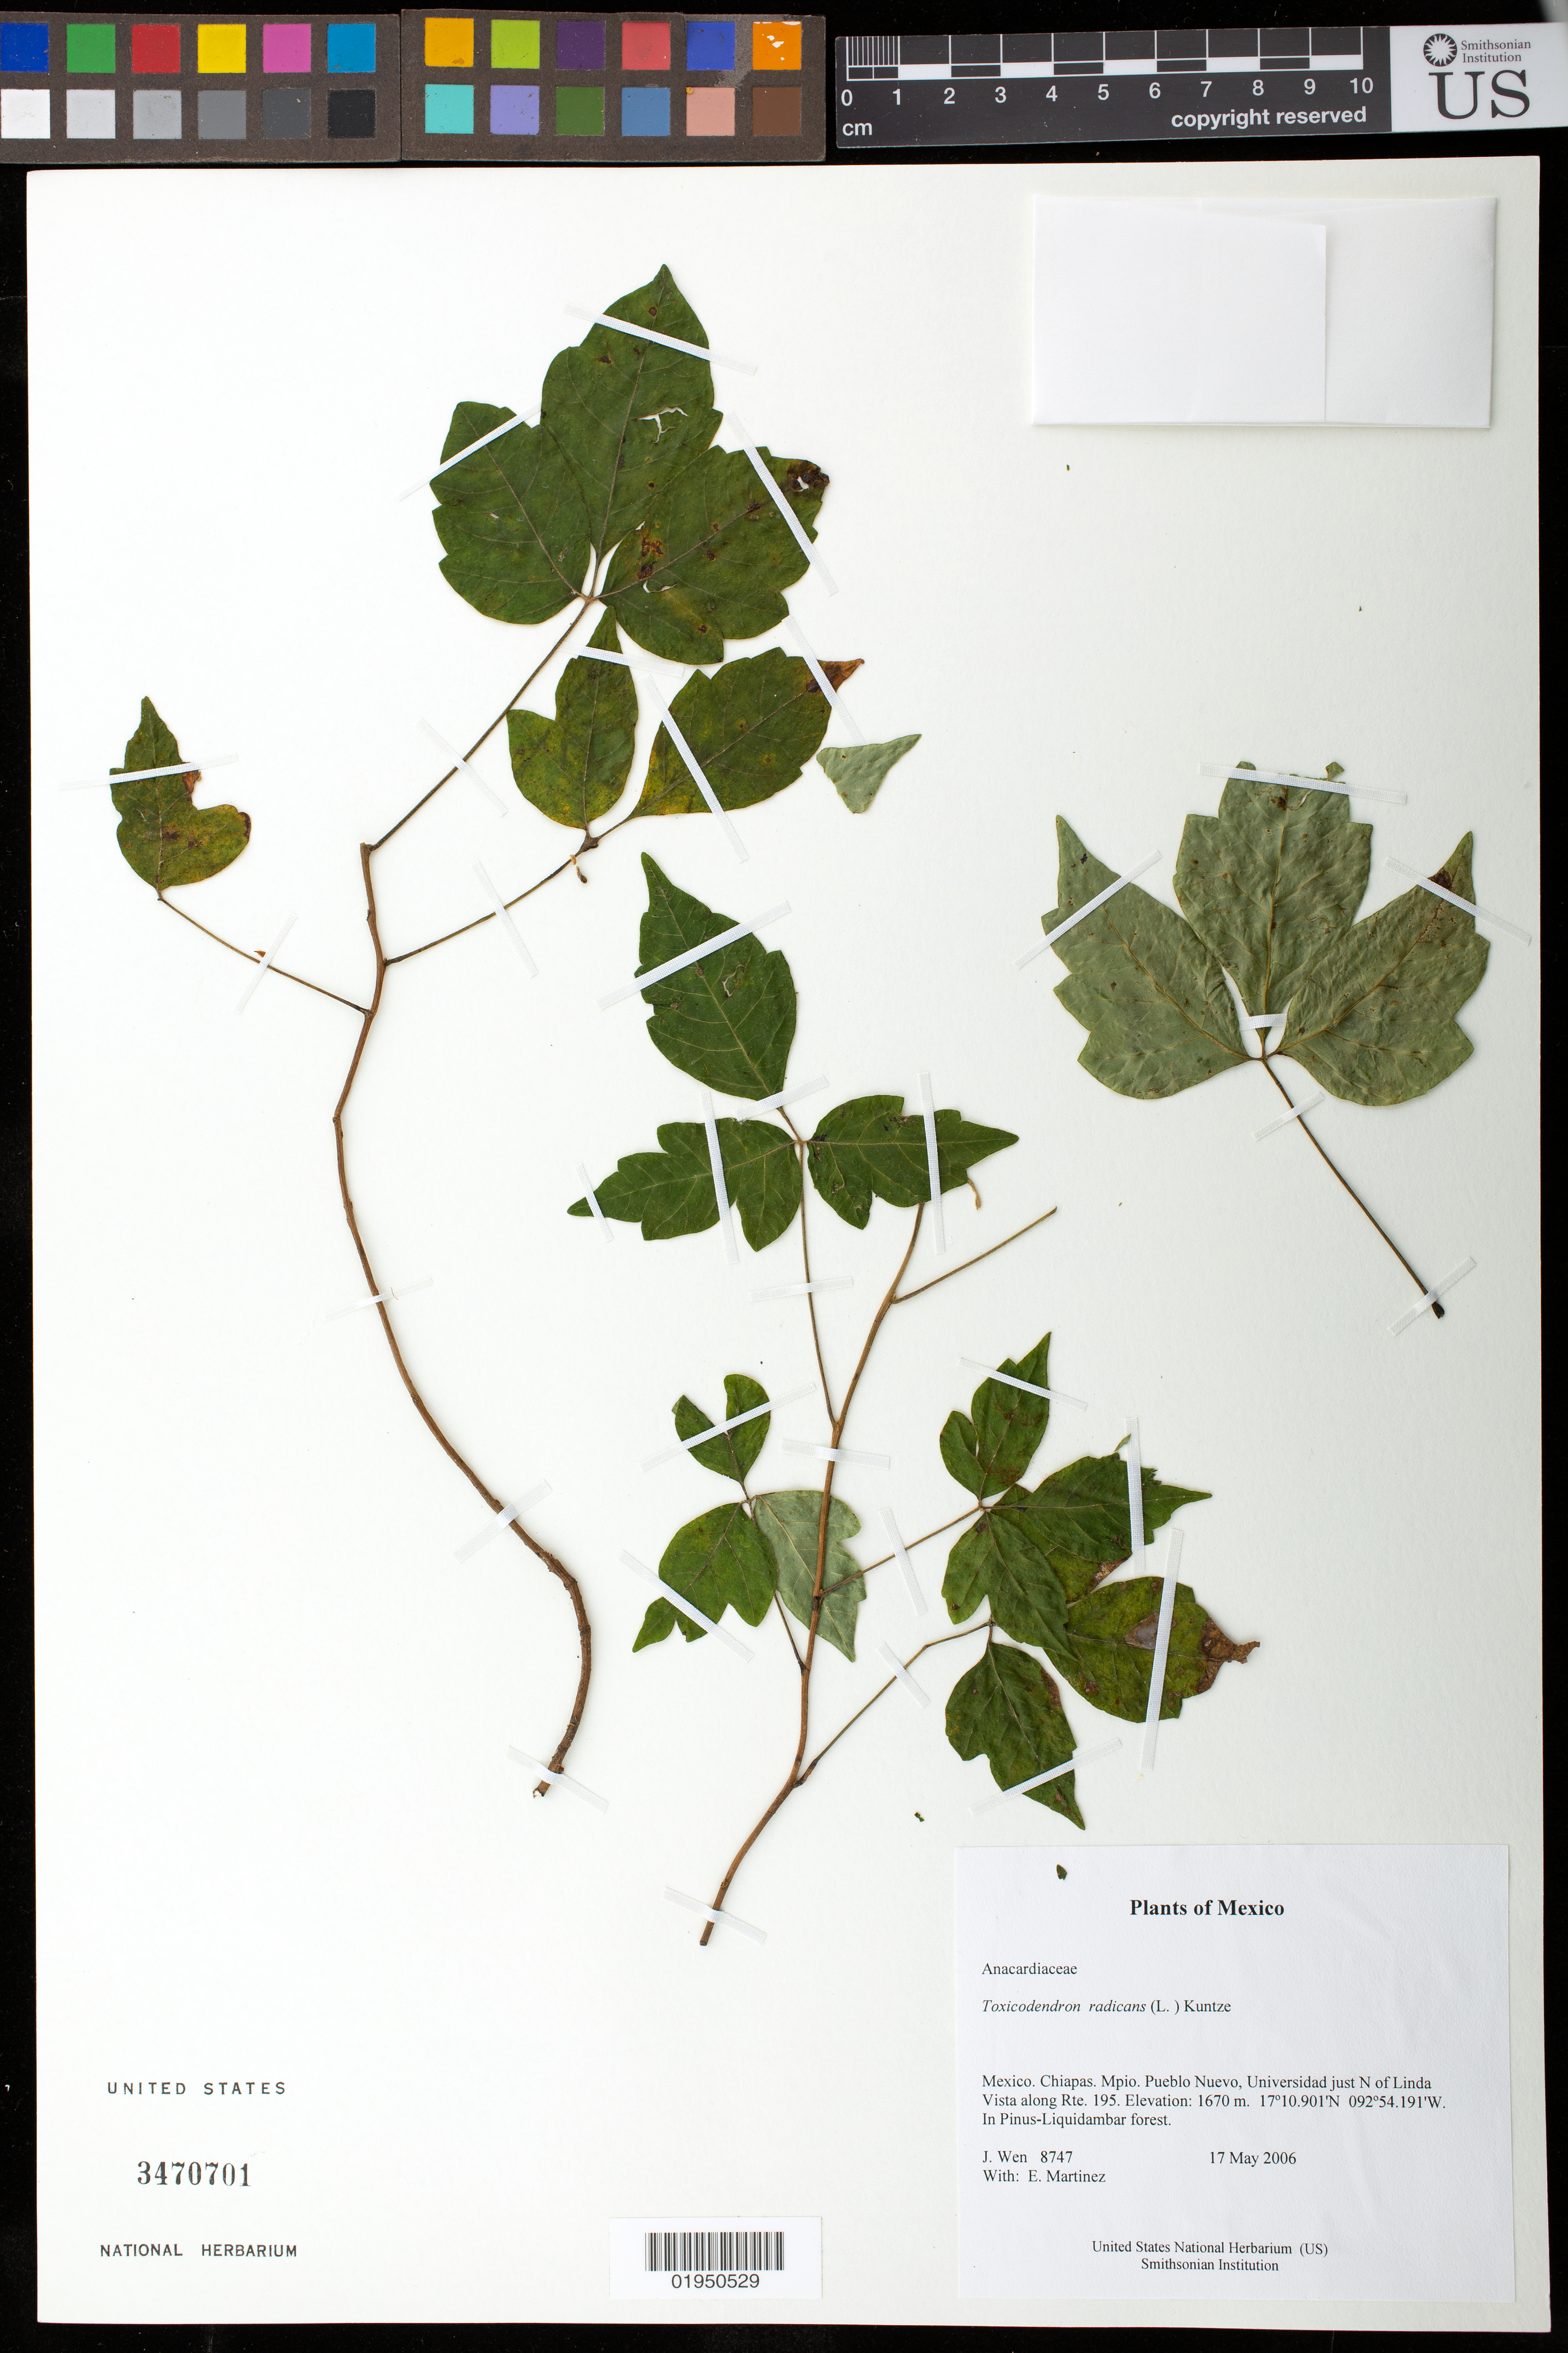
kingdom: Plantae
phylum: Tracheophyta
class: Magnoliopsida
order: Sapindales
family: Anacardiaceae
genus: Toxicodendron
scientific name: Toxicodendron radicans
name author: (L.) Kuntze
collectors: J. Wen & E. Martínez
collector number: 8747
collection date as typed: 17 May 2006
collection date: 2006-05-17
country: Mexico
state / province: Chiapas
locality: Mpio. Pueblo Nuevo, Universidad just N of Linda Vista along Rte. 195.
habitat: in Pinus-Liquidambar forest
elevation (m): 1670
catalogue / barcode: US 3470701